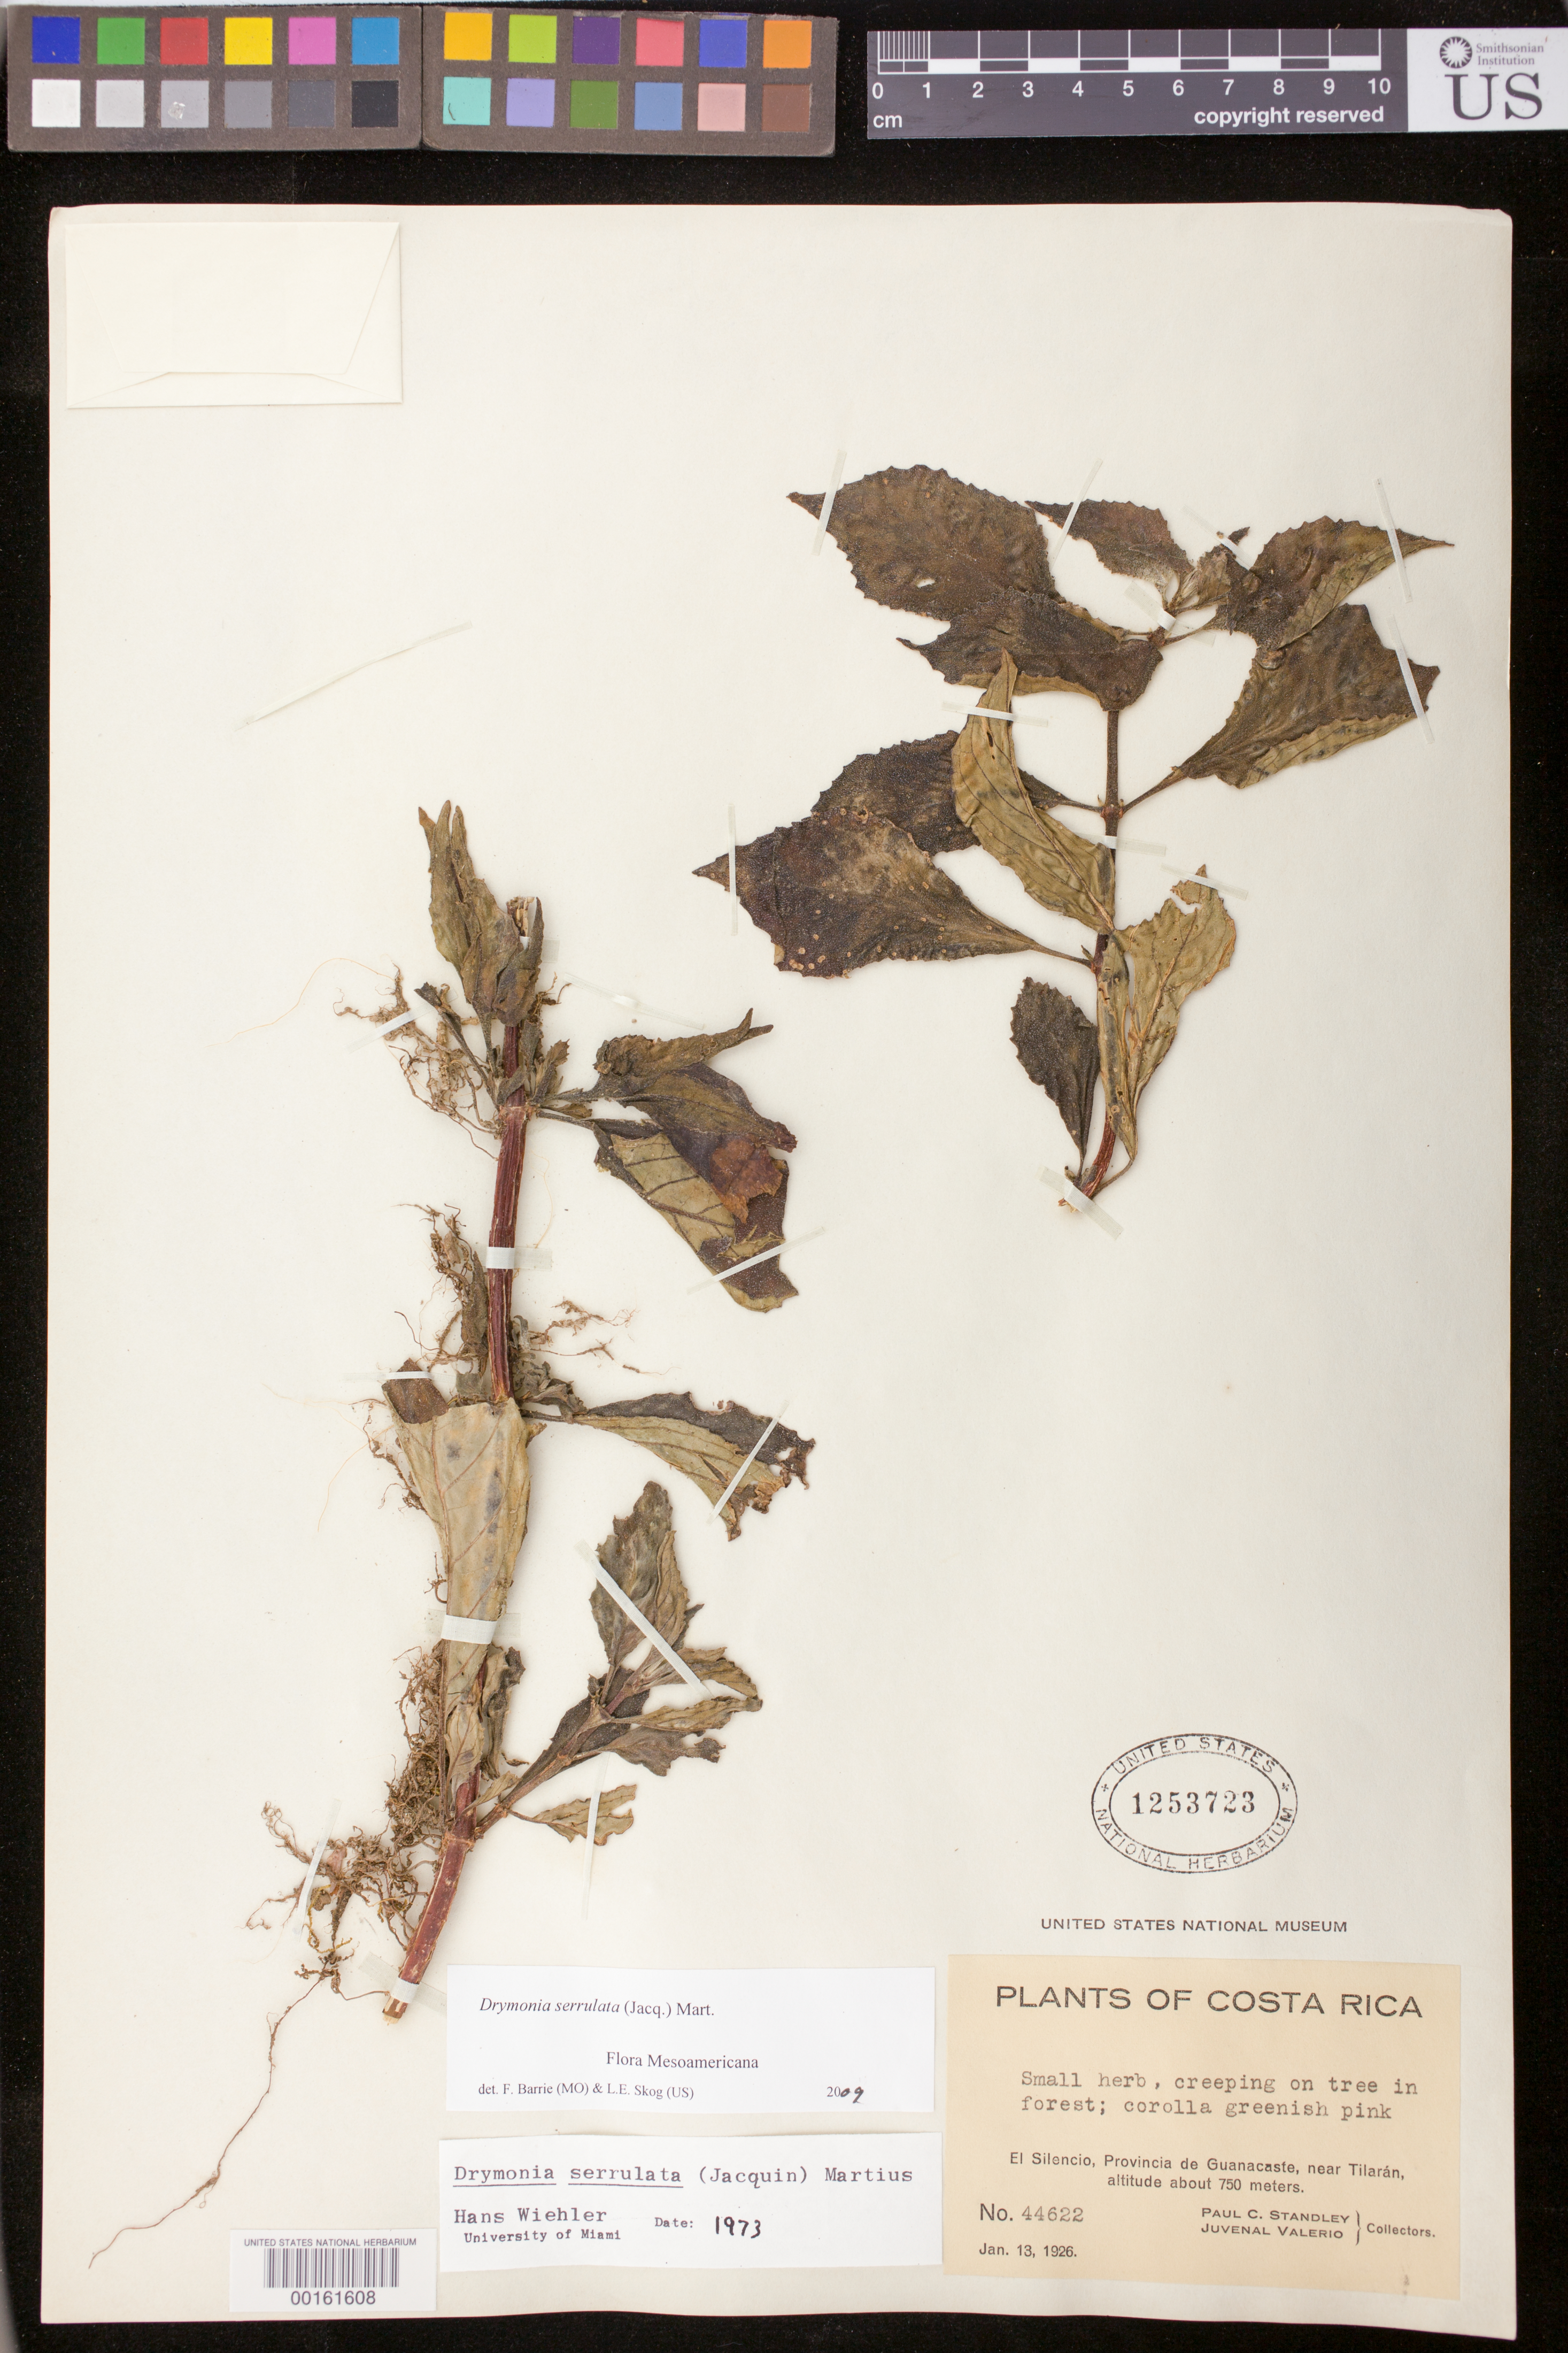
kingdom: Plantae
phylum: Tracheophyta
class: Magnoliopsida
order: Lamiales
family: Gesneriaceae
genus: Drymonia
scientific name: Drymonia serrulata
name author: (Jacq.) Mart.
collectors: P. C. Standley & J. Valerio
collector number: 44622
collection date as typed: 13 Jan 1926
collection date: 1926-01-13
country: Costa Rica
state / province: Guanacaste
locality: El Silencio, near Tilaran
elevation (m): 750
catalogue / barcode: US 1253723